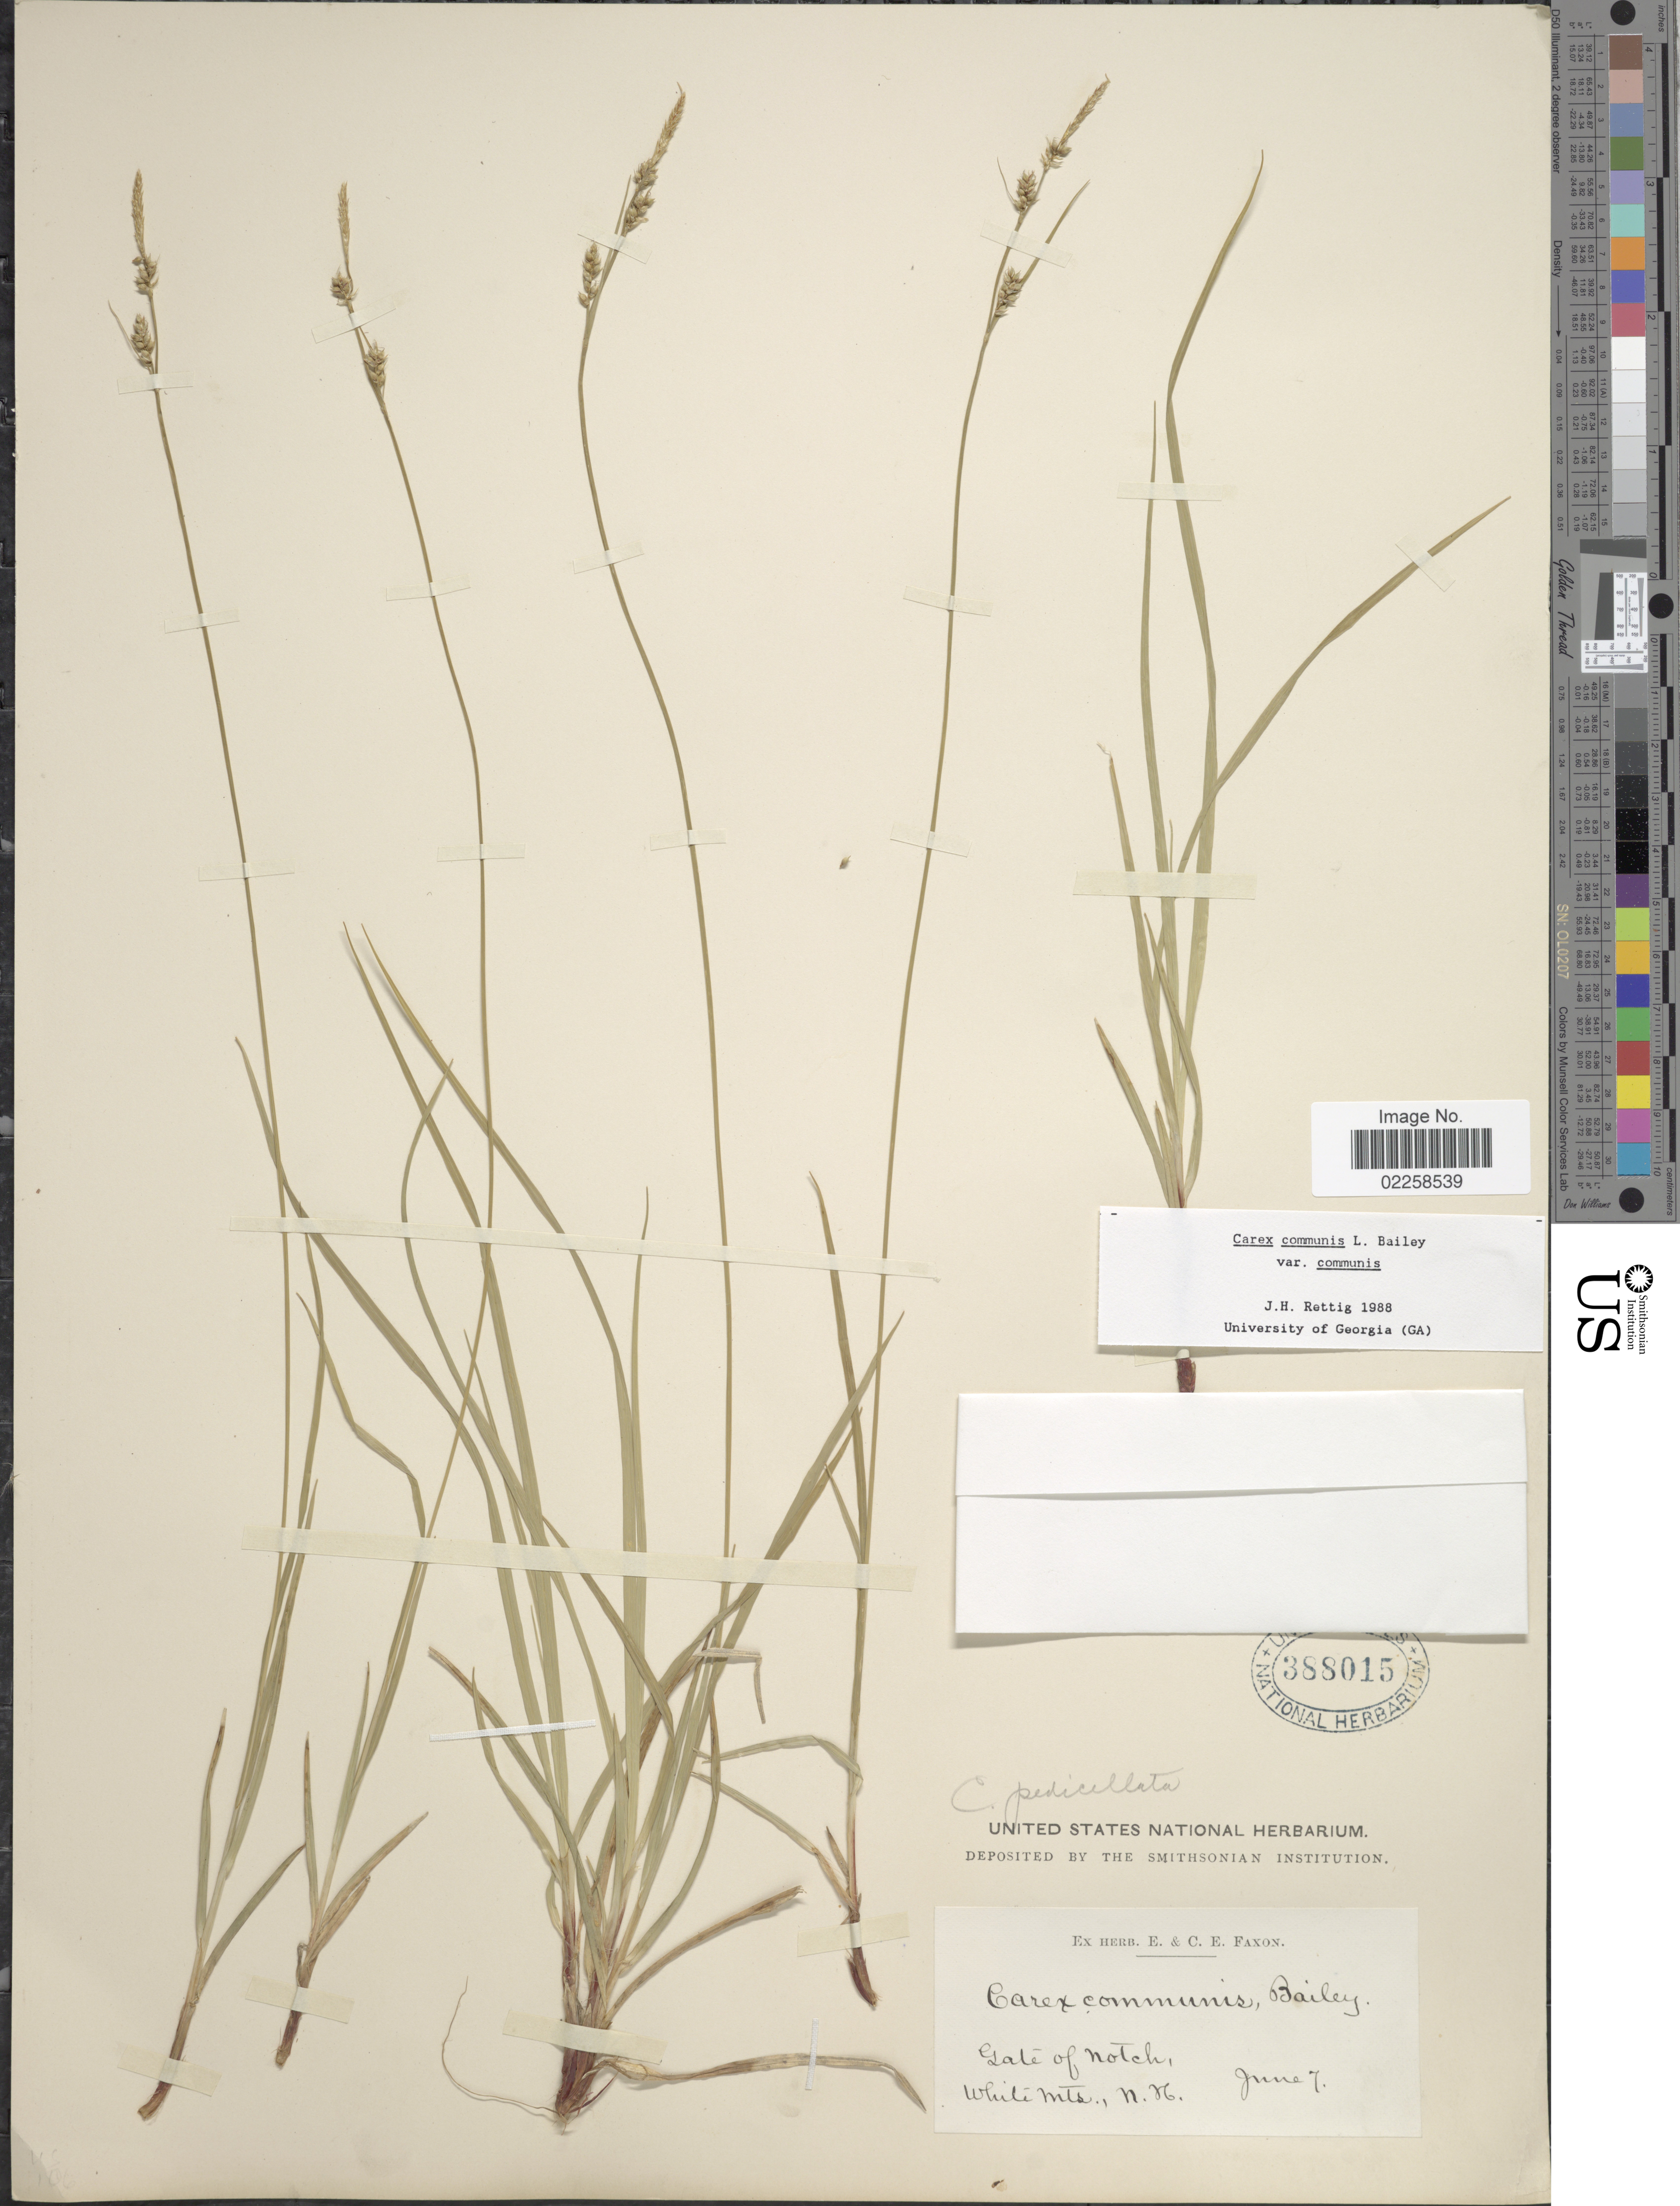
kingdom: Plantae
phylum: Tracheophyta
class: Liliopsida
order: Poales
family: Cyperaceae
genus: Carex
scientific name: Carex communis var. communis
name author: L.H. Bailey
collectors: ex herb. E. & C.E. Faxon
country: United States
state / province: New Hampshire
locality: Gate of Notch, White Mts., N.H.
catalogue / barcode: US 388015